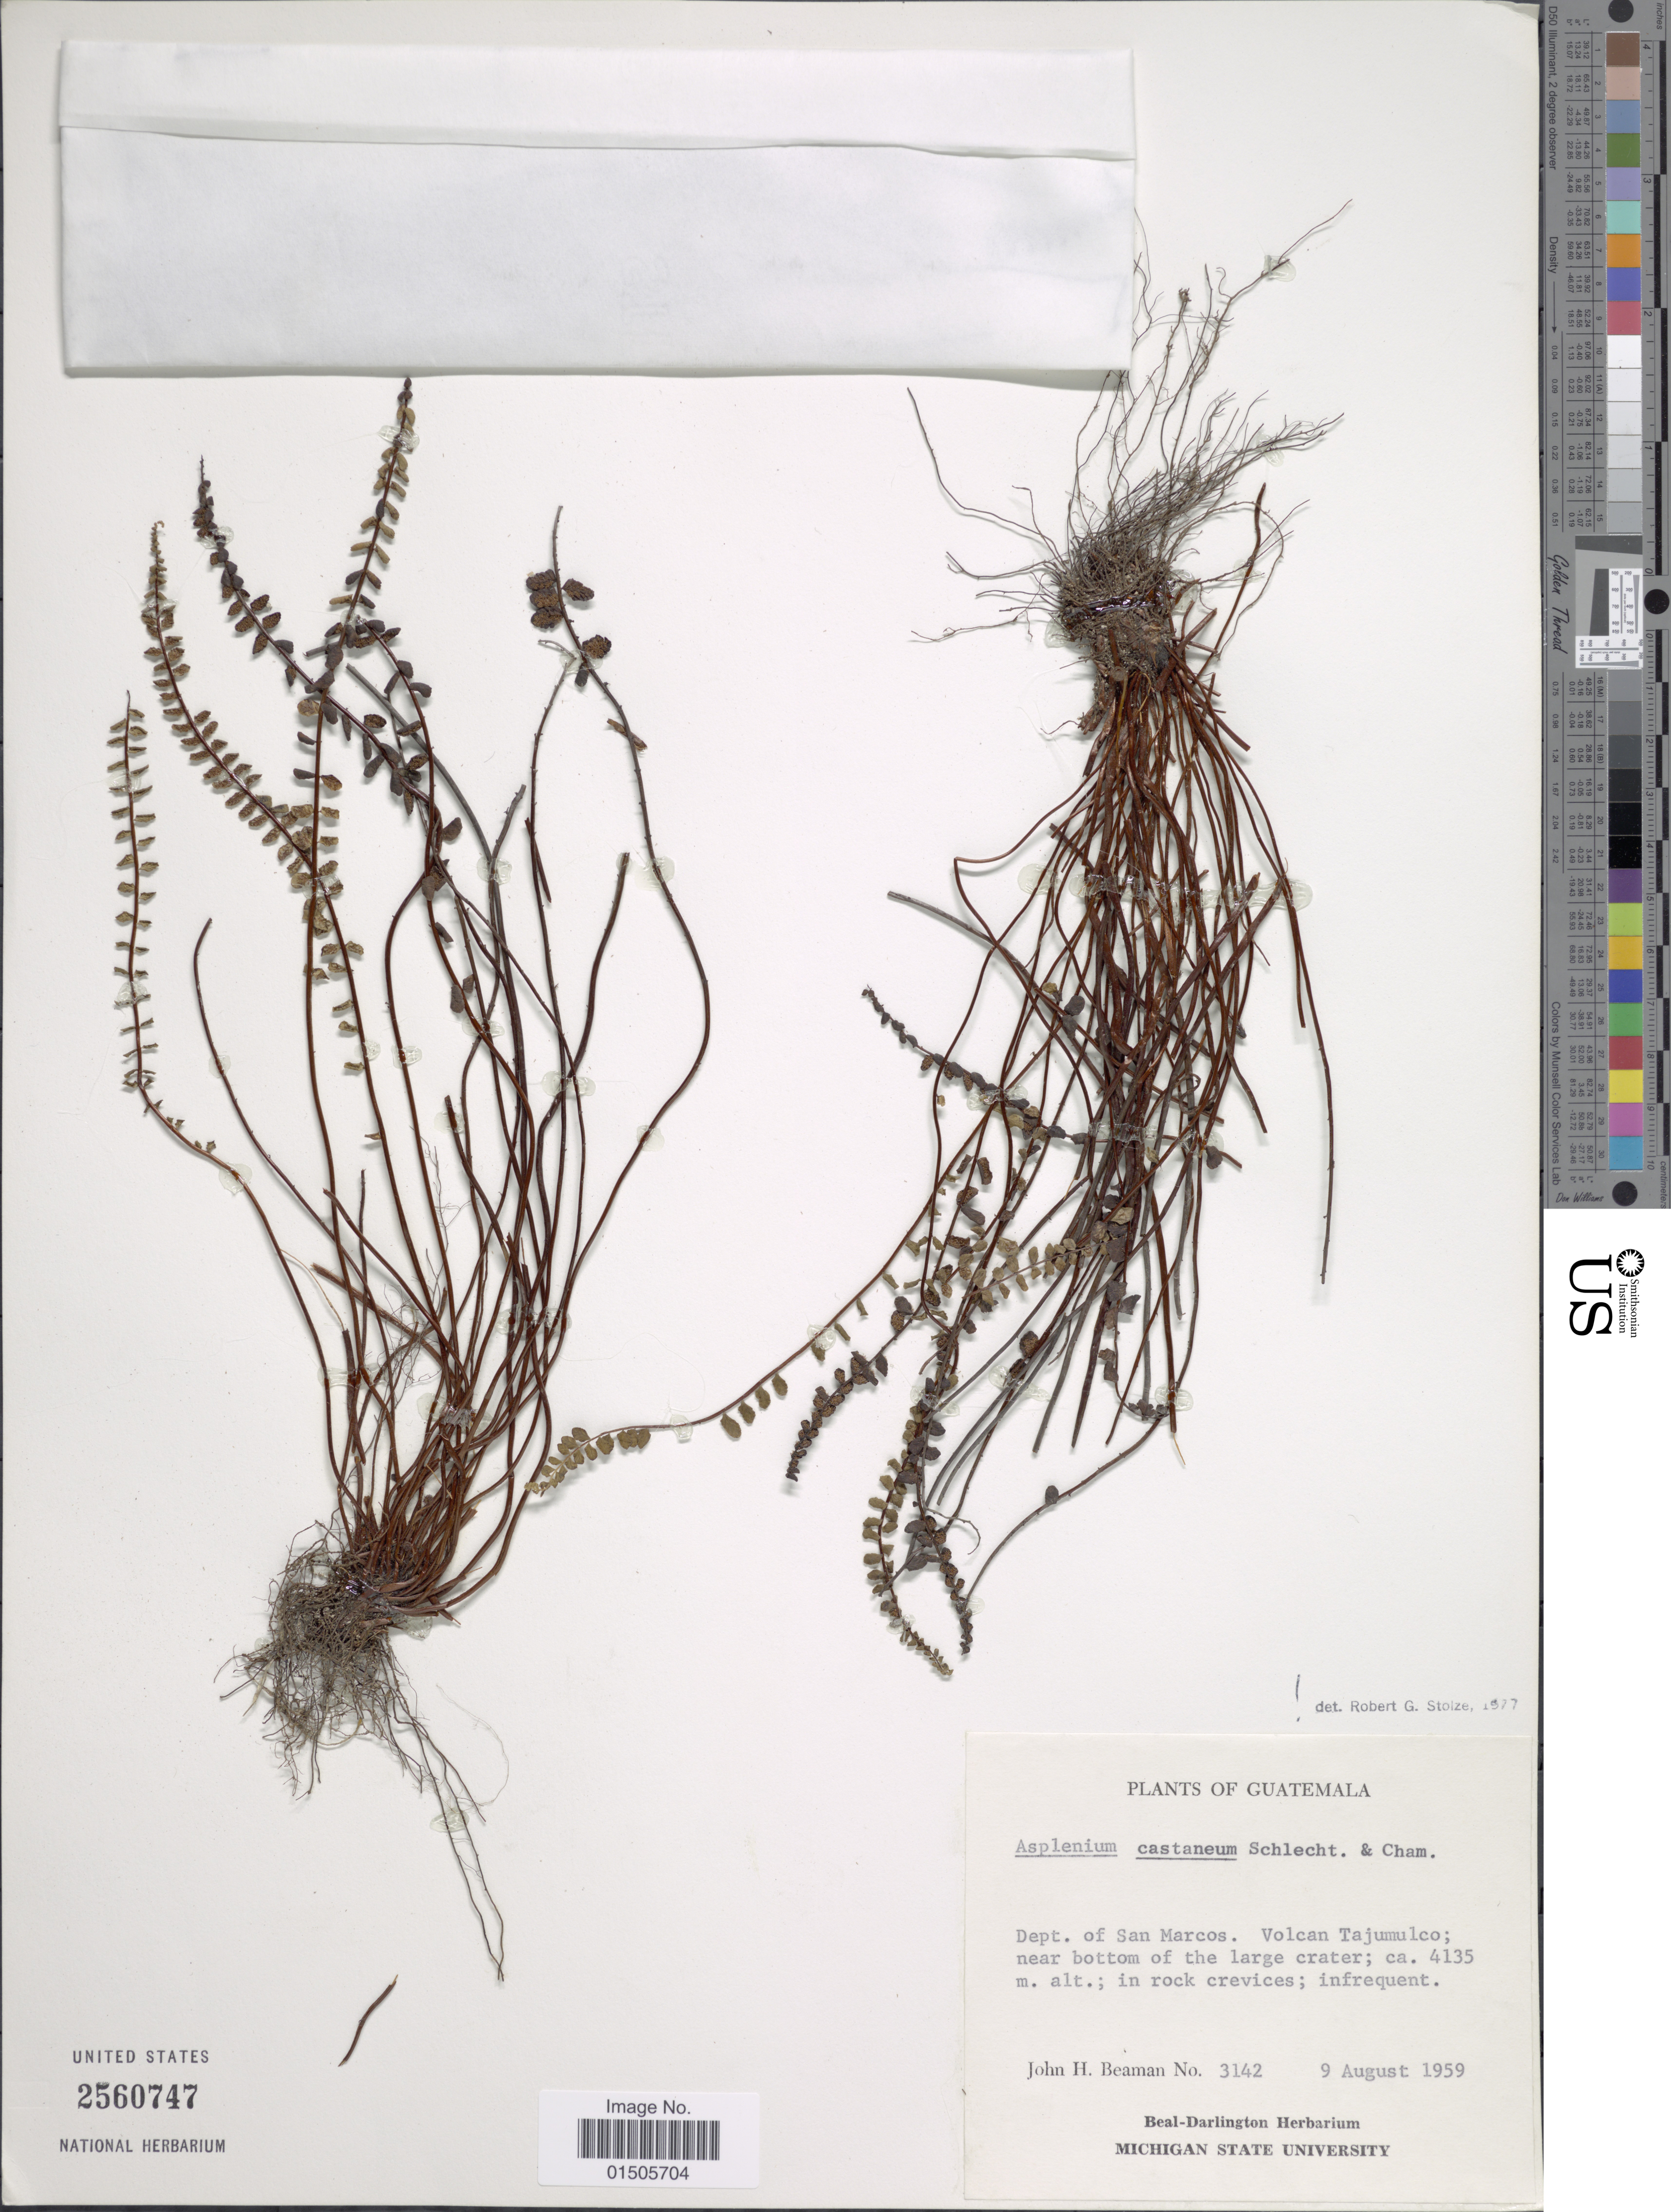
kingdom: Plantae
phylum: Tracheophyta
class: Polypodiopsida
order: Polypodiales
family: Aspleniaceae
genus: Asplenium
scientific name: Asplenium castaneum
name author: Schltdl. & Cham.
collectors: J. H. Beaman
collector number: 3142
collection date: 1959-08-09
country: Guatemala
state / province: San Marcos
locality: Volcan Tajumulco; near bottom of the large crater, in rock crevices; infrequent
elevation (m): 4135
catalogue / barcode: US 2560747